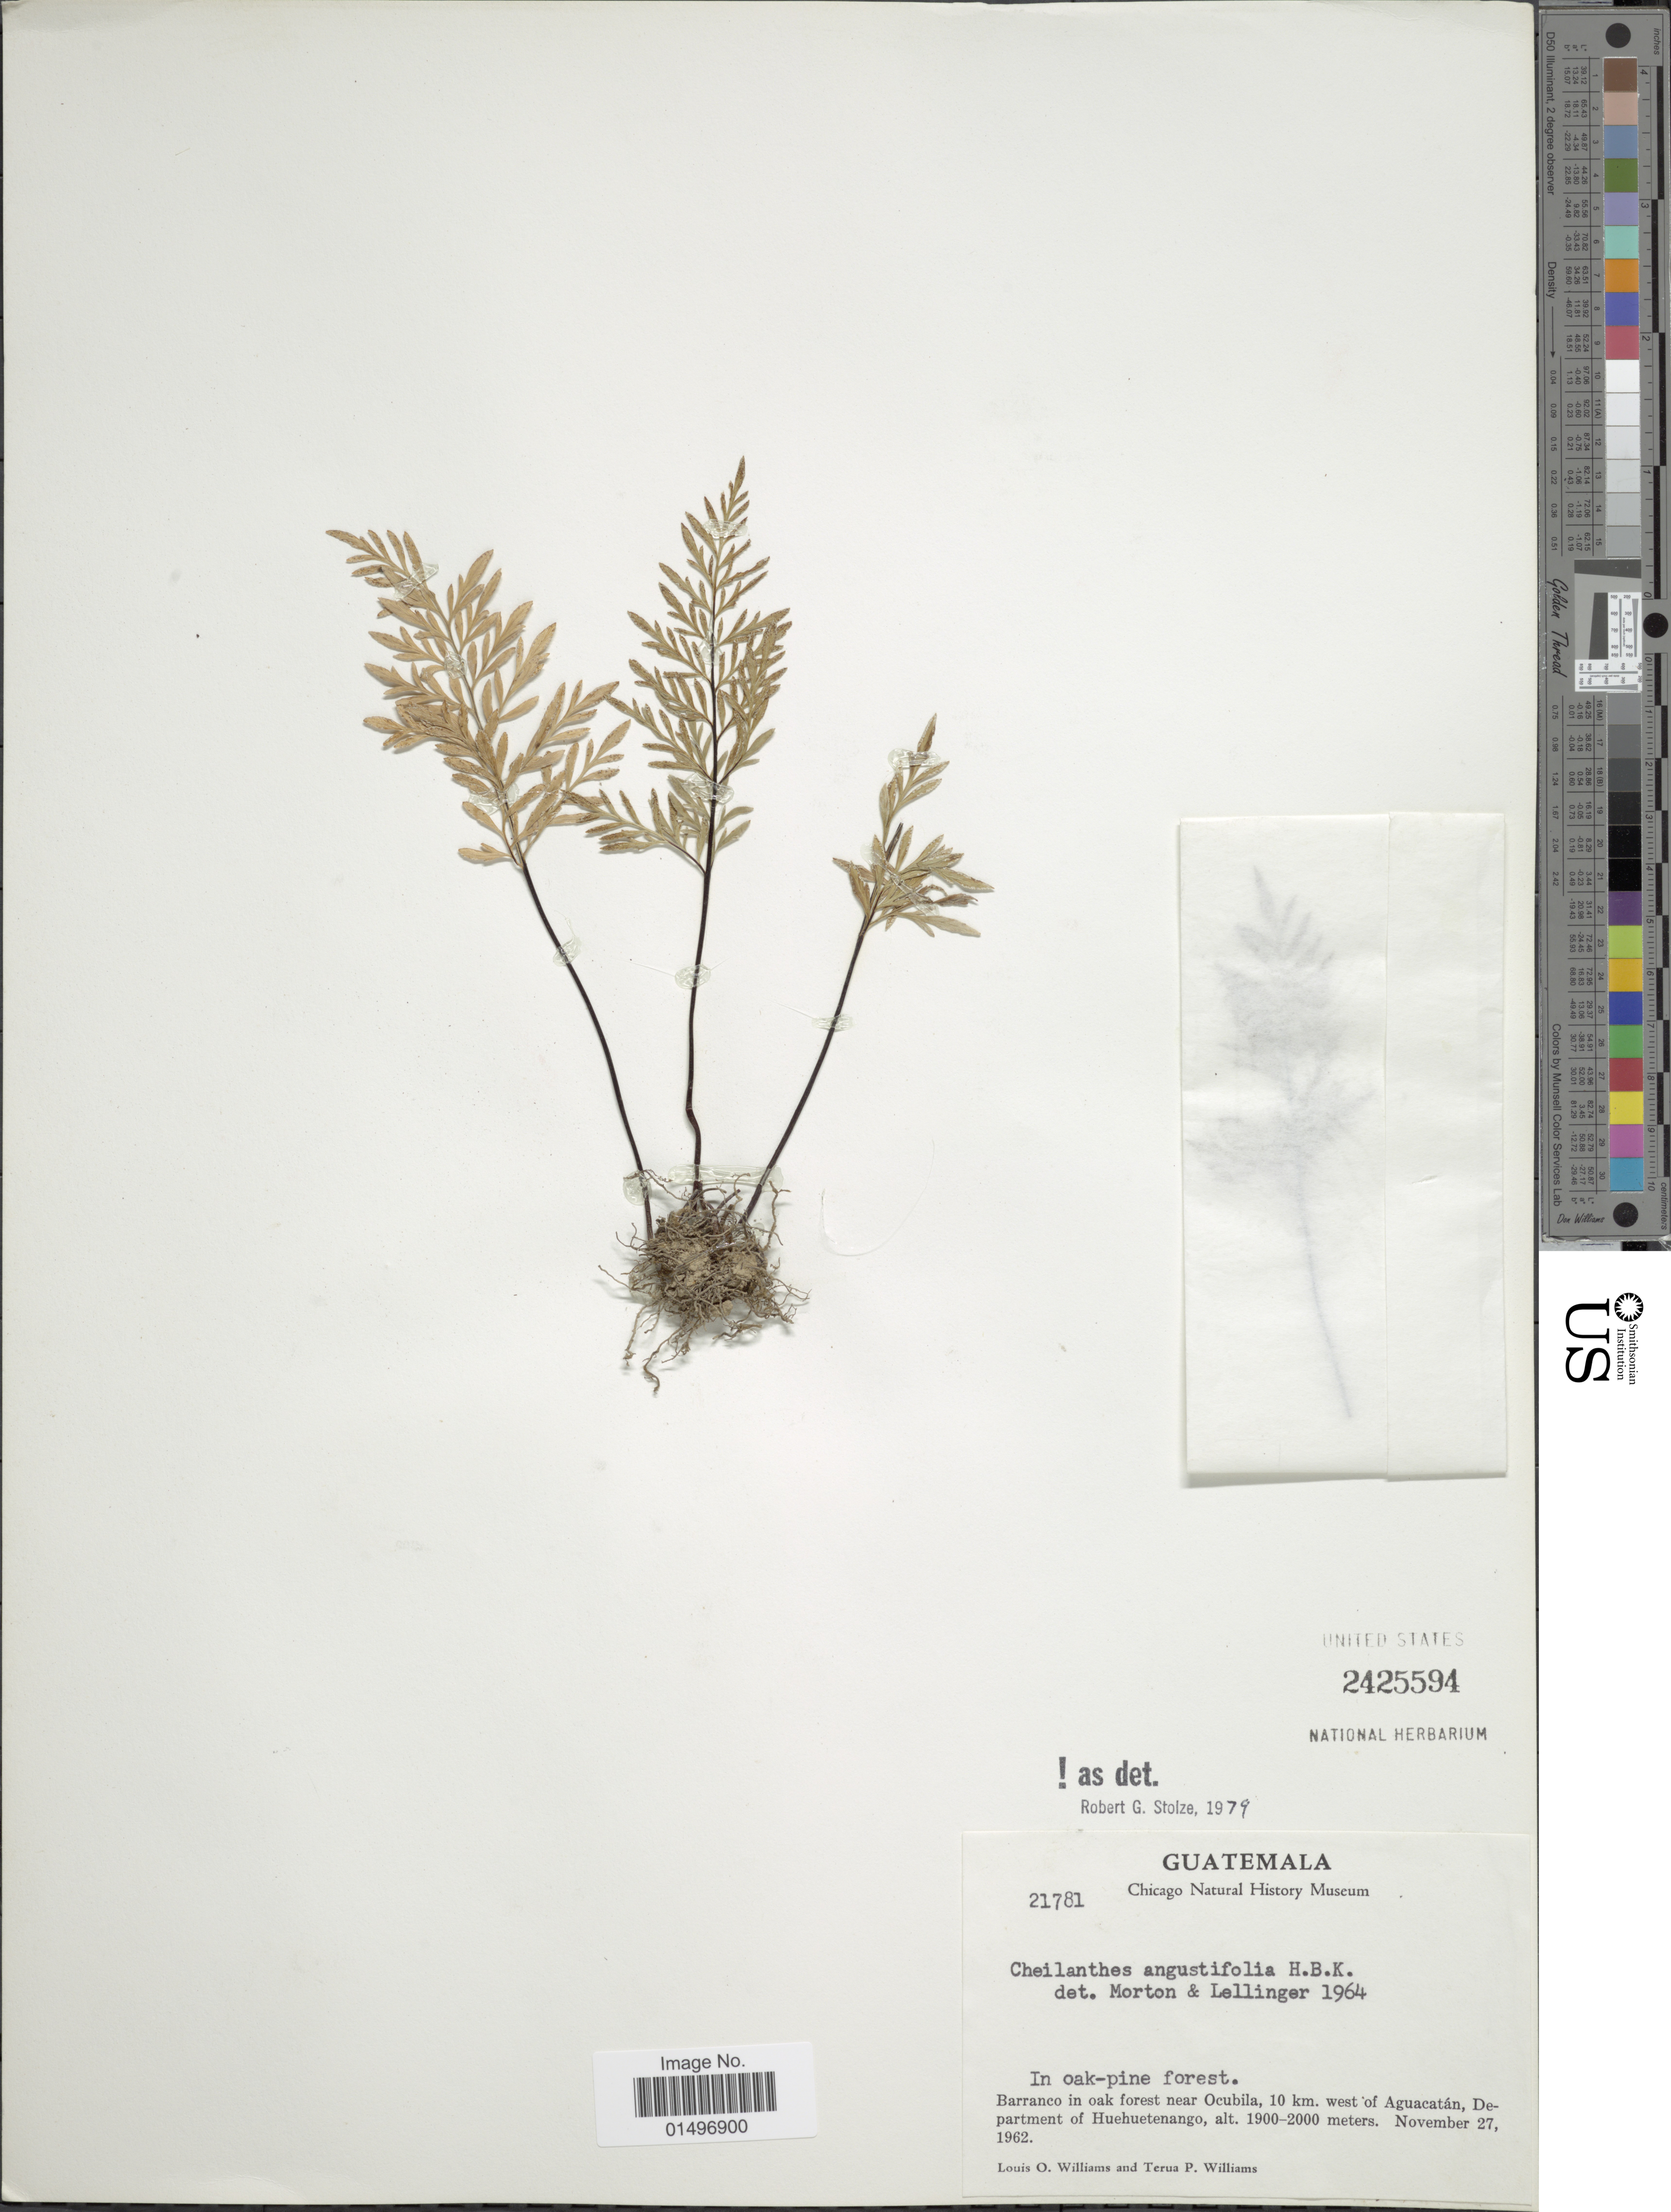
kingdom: Plantae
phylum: Tracheophyta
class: Polypodiopsida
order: Polypodiales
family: Pteridaceae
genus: Gaga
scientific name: Gaga angustifolia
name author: (Kunth) Fay W. Li & Windham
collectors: L. O. Williams & T. P. Williams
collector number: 21781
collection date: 1962-11-27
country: Guatemala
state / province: Huehuetenango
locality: Guatemala, Barranco in oak near Ocubila, 10 km. west of Aguacatan, Department of Huehuetenango.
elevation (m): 1900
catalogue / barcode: US 2425594